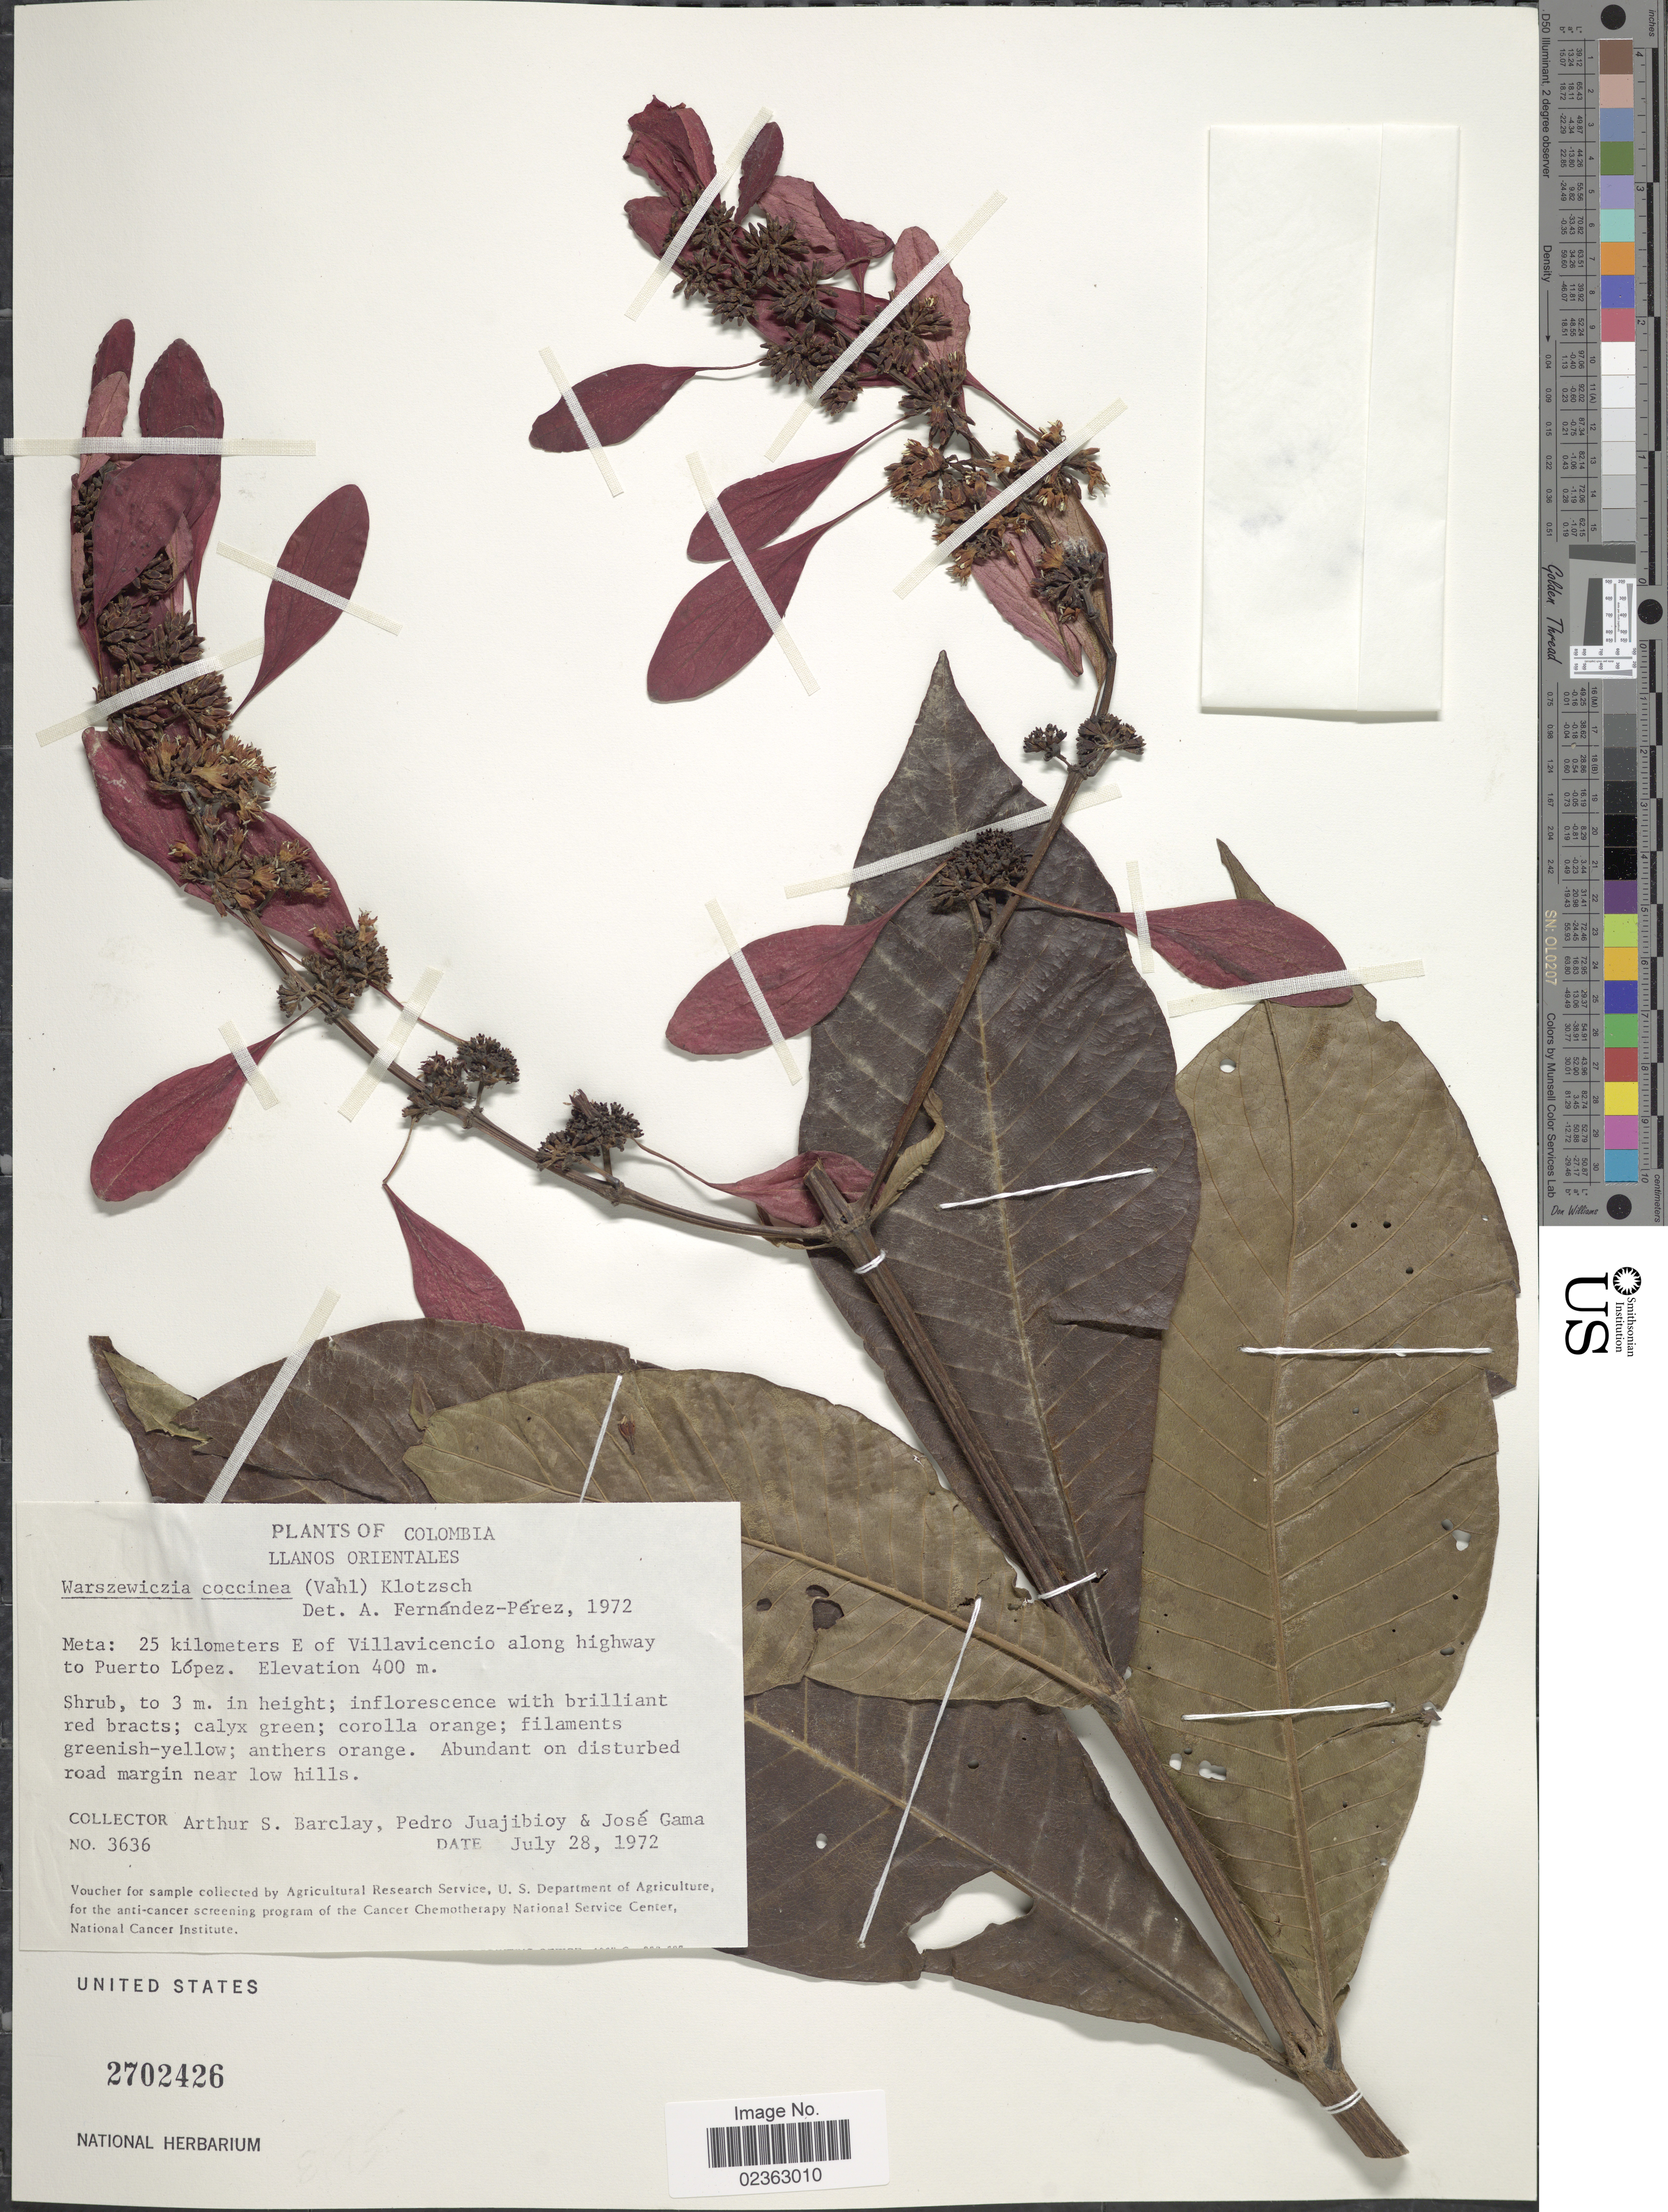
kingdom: Plantae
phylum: Tracheophyta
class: Magnoliopsida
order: Gentianales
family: Rubiaceae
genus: Warszewiczia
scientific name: Warszewiczia coccinea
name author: (Vahl) Klotzsch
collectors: A. S. Barclay, P. Juajibioy & J. Gama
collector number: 3636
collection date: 1972-07-28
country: Colombia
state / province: Meta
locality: Llanos Orientales, 25 kilometers E of Villavicencio along highway to Puerto Lopez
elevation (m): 400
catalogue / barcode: US 2702426